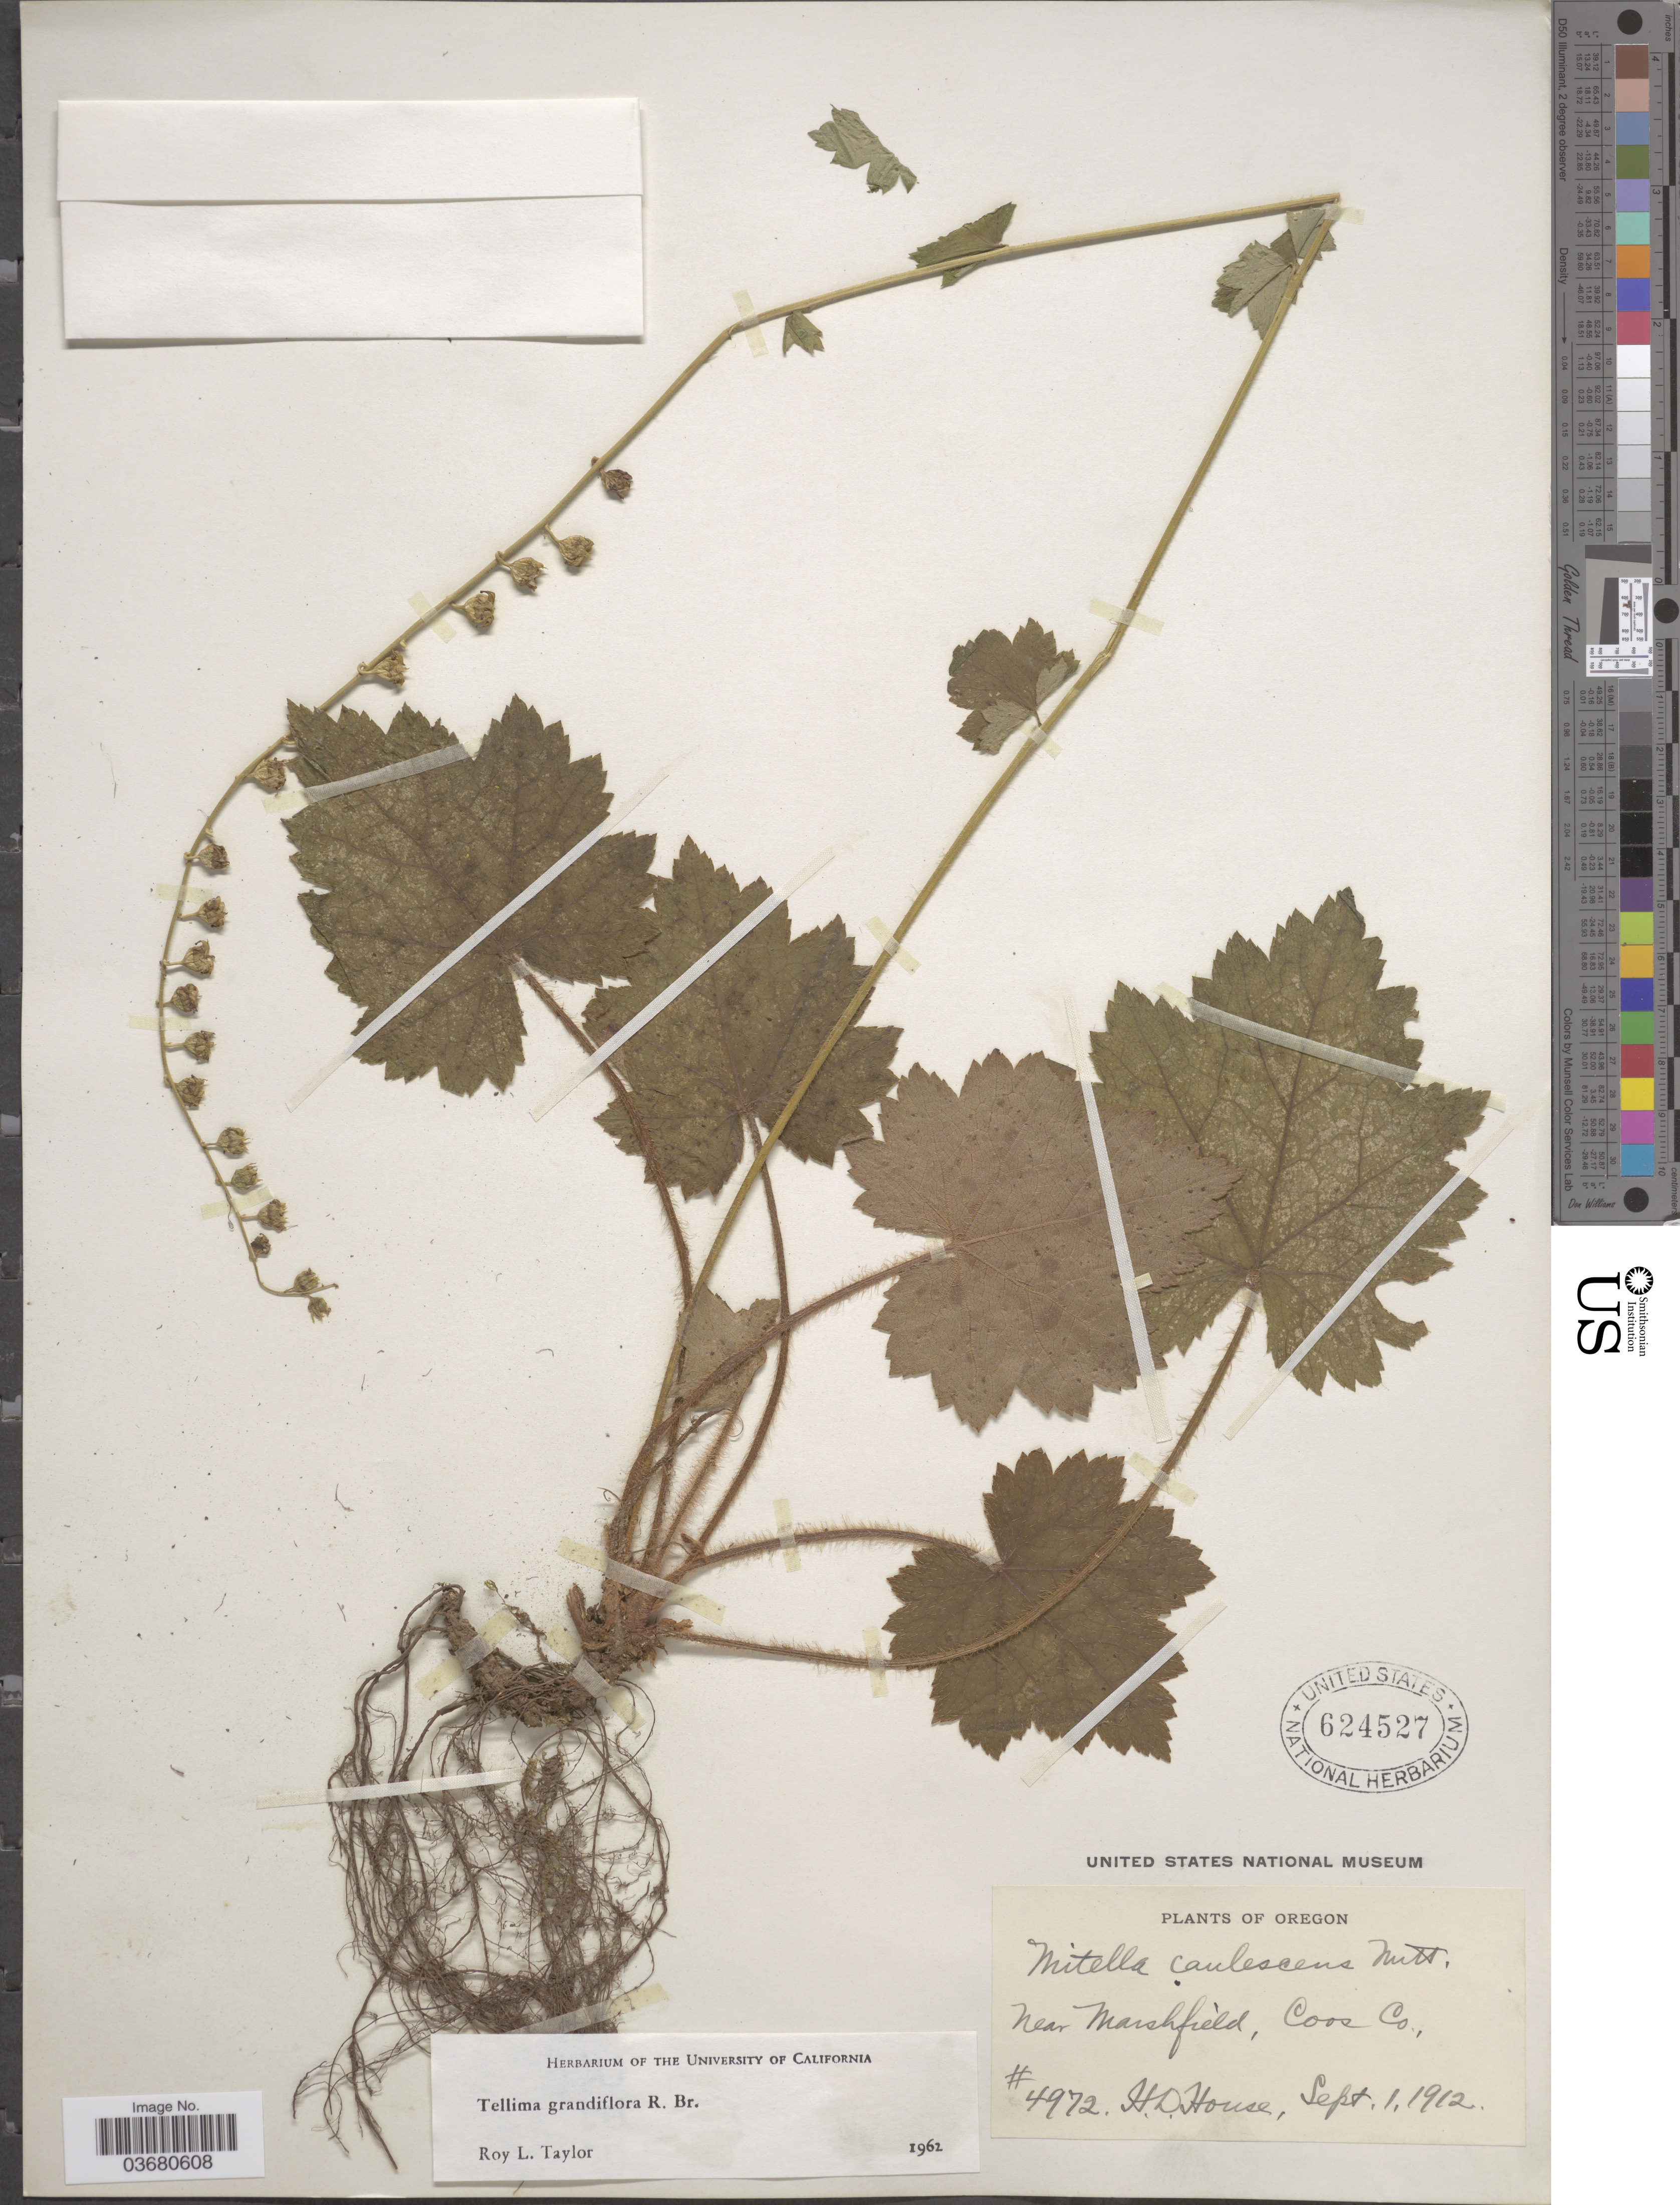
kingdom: Plantae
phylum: Tracheophyta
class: Magnoliopsida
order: Saxifragales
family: Saxifragaceae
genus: Tellima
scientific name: Tellima grandiflora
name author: (Pursh) Douglas ex Lindl.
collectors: H. D. House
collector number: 4972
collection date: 1912-09-01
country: United States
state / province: Oregon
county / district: Coos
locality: Near Marshfield, Coos Co.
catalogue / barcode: US 624527